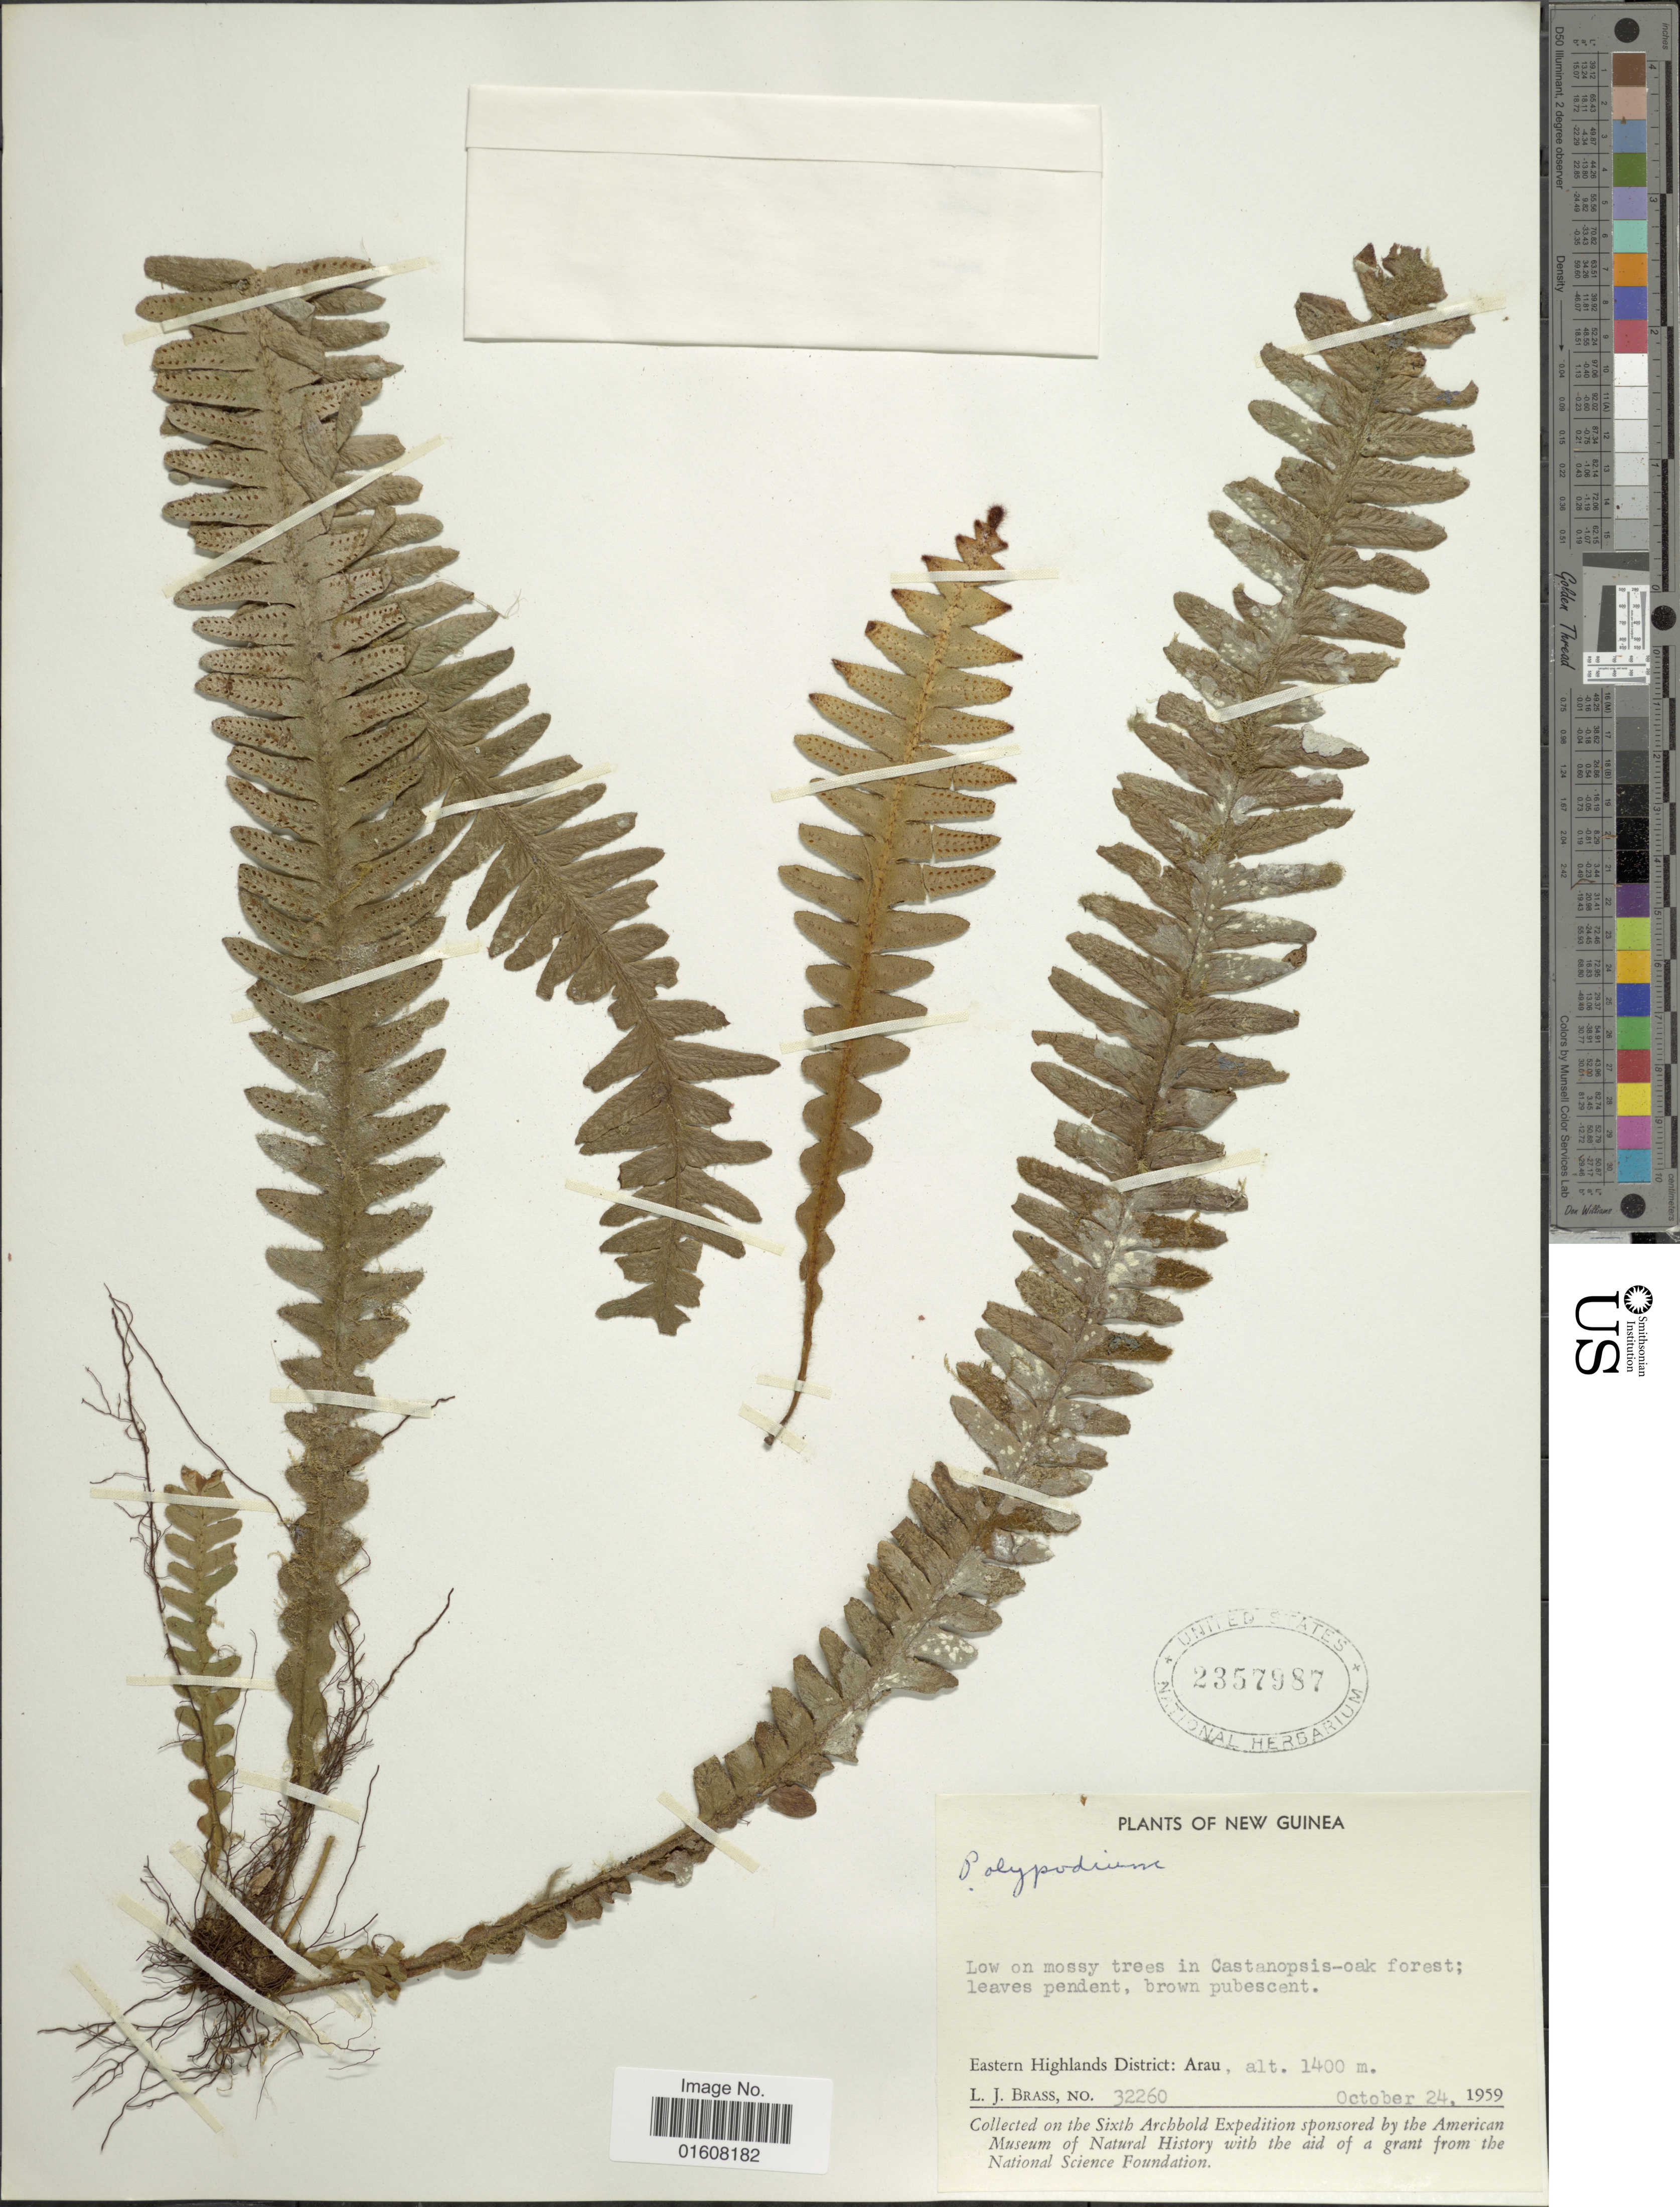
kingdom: Plantae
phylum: Tracheophyta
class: Polypodiopsida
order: Polypodiales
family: Polypodiaceae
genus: Grammitis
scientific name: Grammitis sp.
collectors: L. J. Brass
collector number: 32260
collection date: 1959-10-24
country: Papua New Guinea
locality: New Guinea. Eastern Highlands District: Arau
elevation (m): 1400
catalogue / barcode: US 2357987